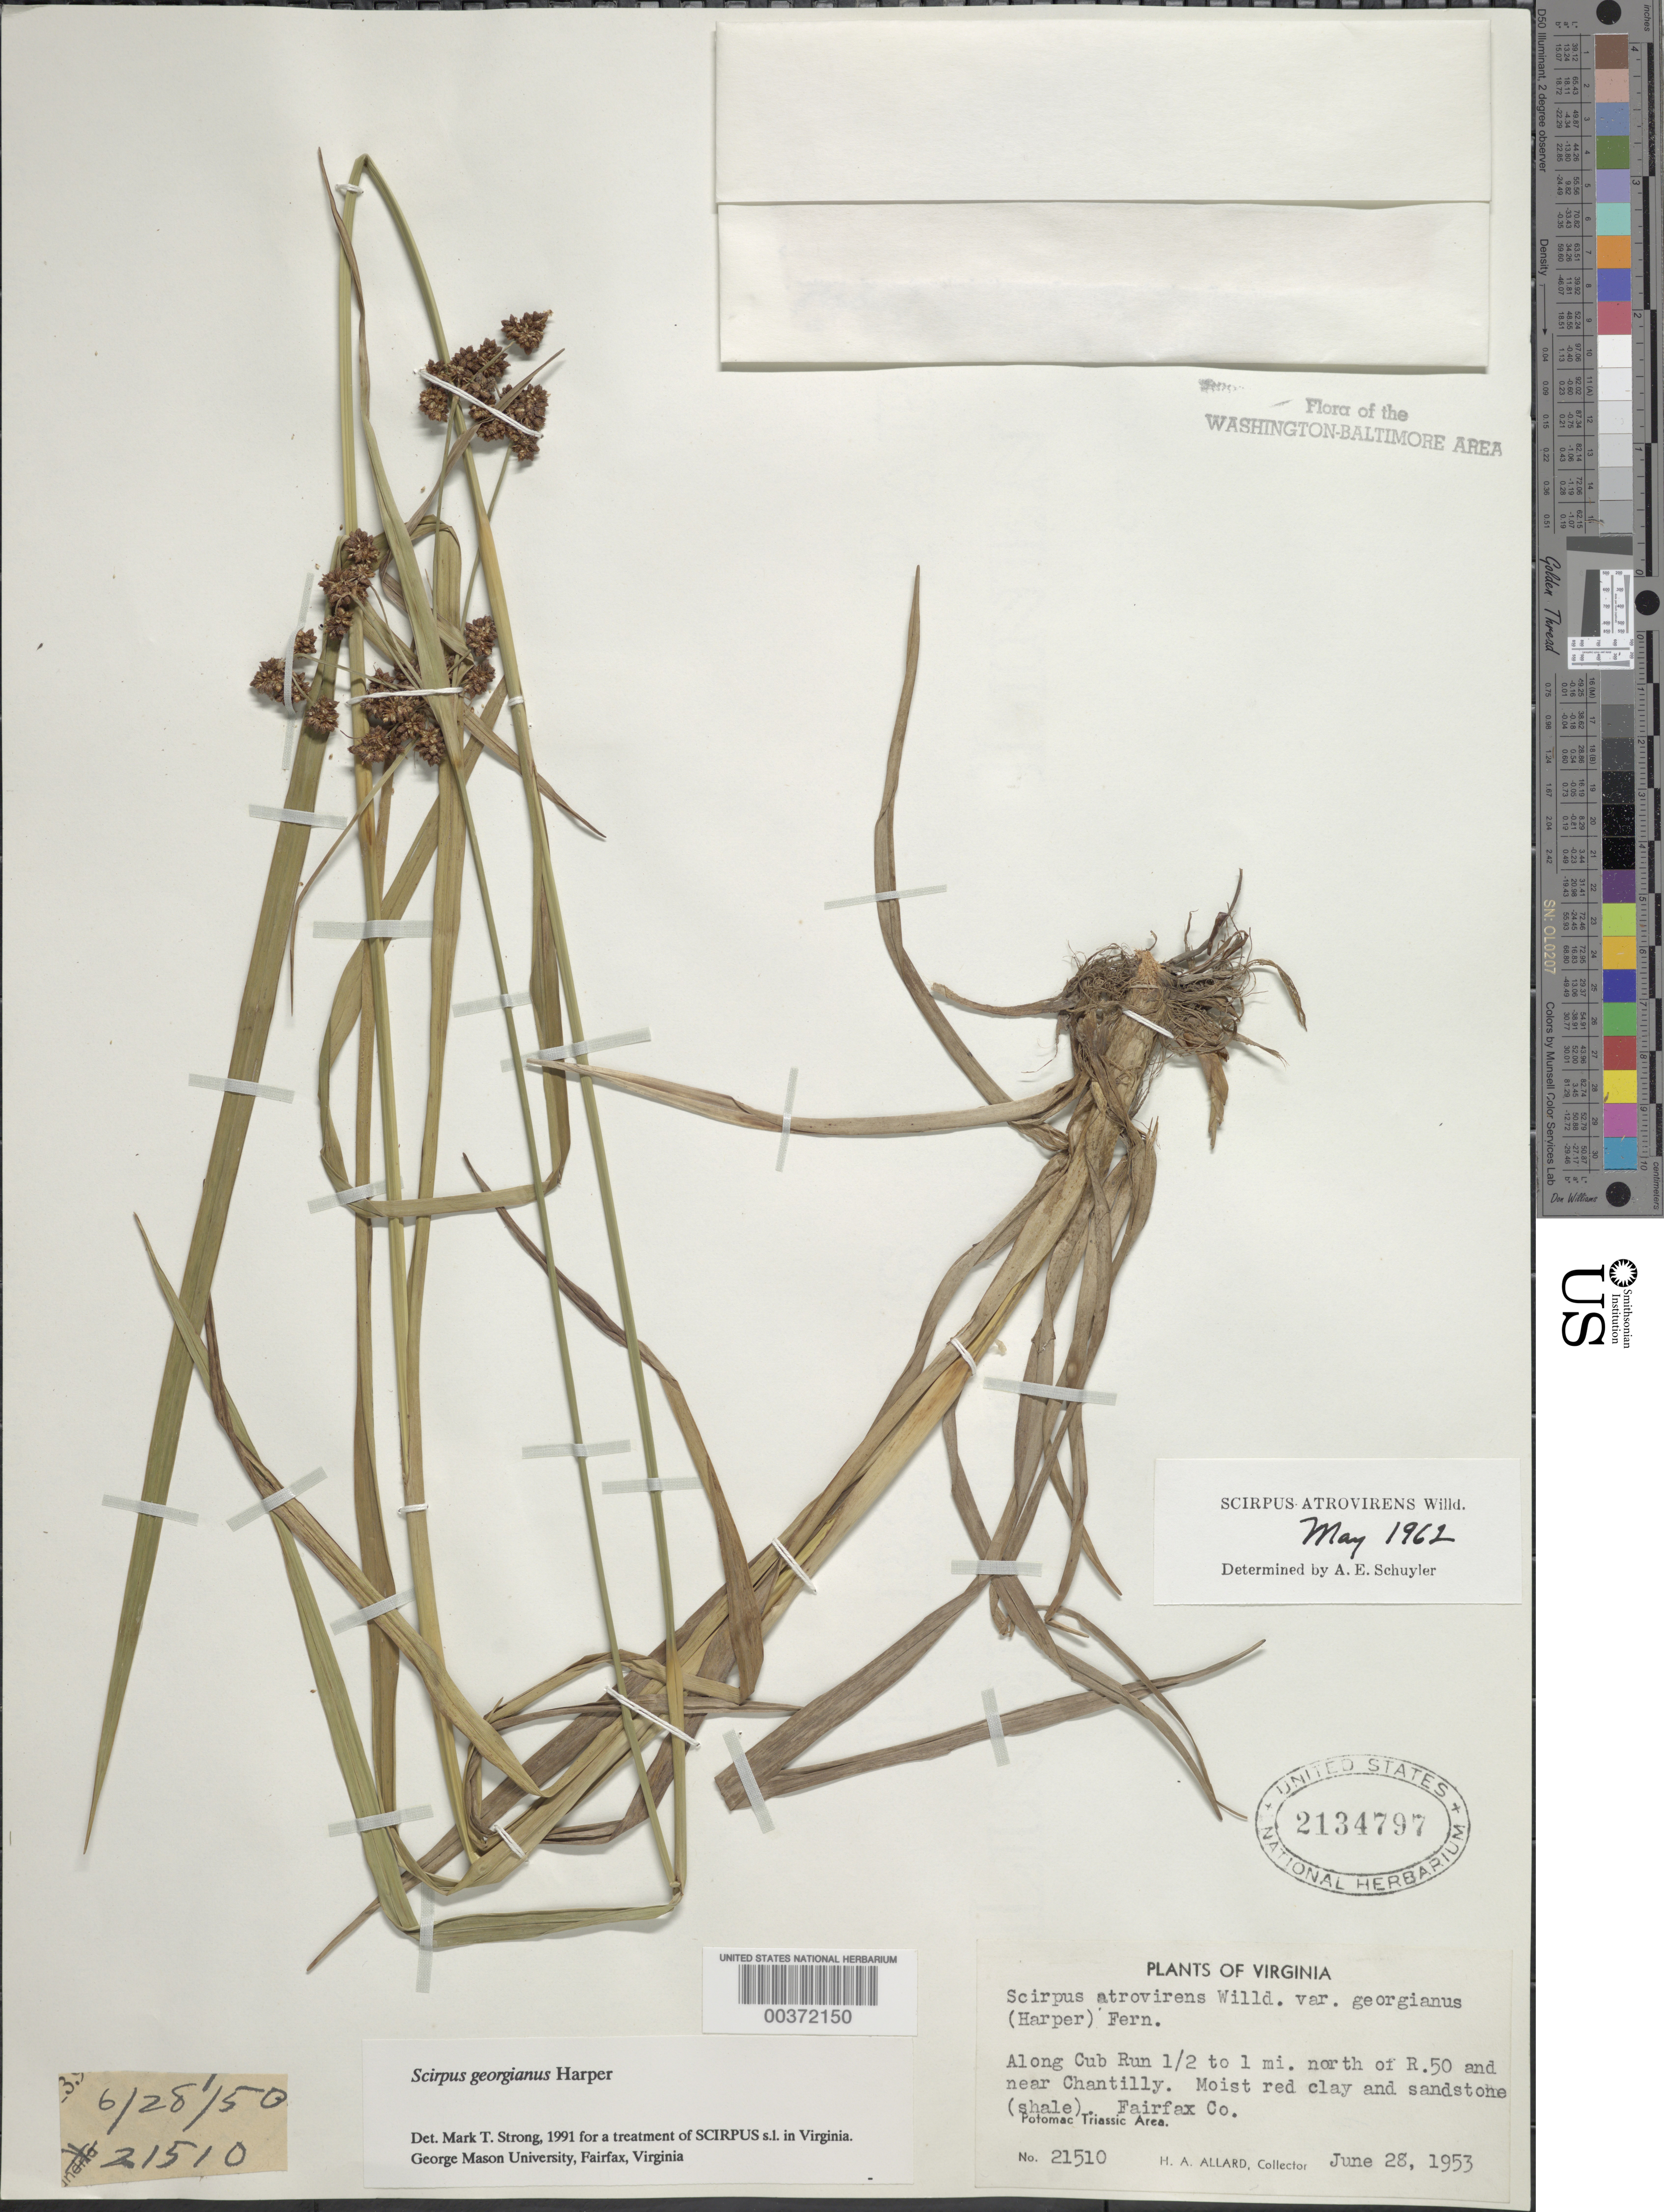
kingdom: Plantae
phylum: Tracheophyta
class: Liliopsida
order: Poales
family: Cyperaceae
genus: Scirpus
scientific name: Scirpus atrovirens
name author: Willd.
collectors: H. A. Allard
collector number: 21510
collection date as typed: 28 Jun 1953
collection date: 1953-06-28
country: United States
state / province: Virginia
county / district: Fairfax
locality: Cub Run, north of Route 50, Chantilly vicinity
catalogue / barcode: US 2134797